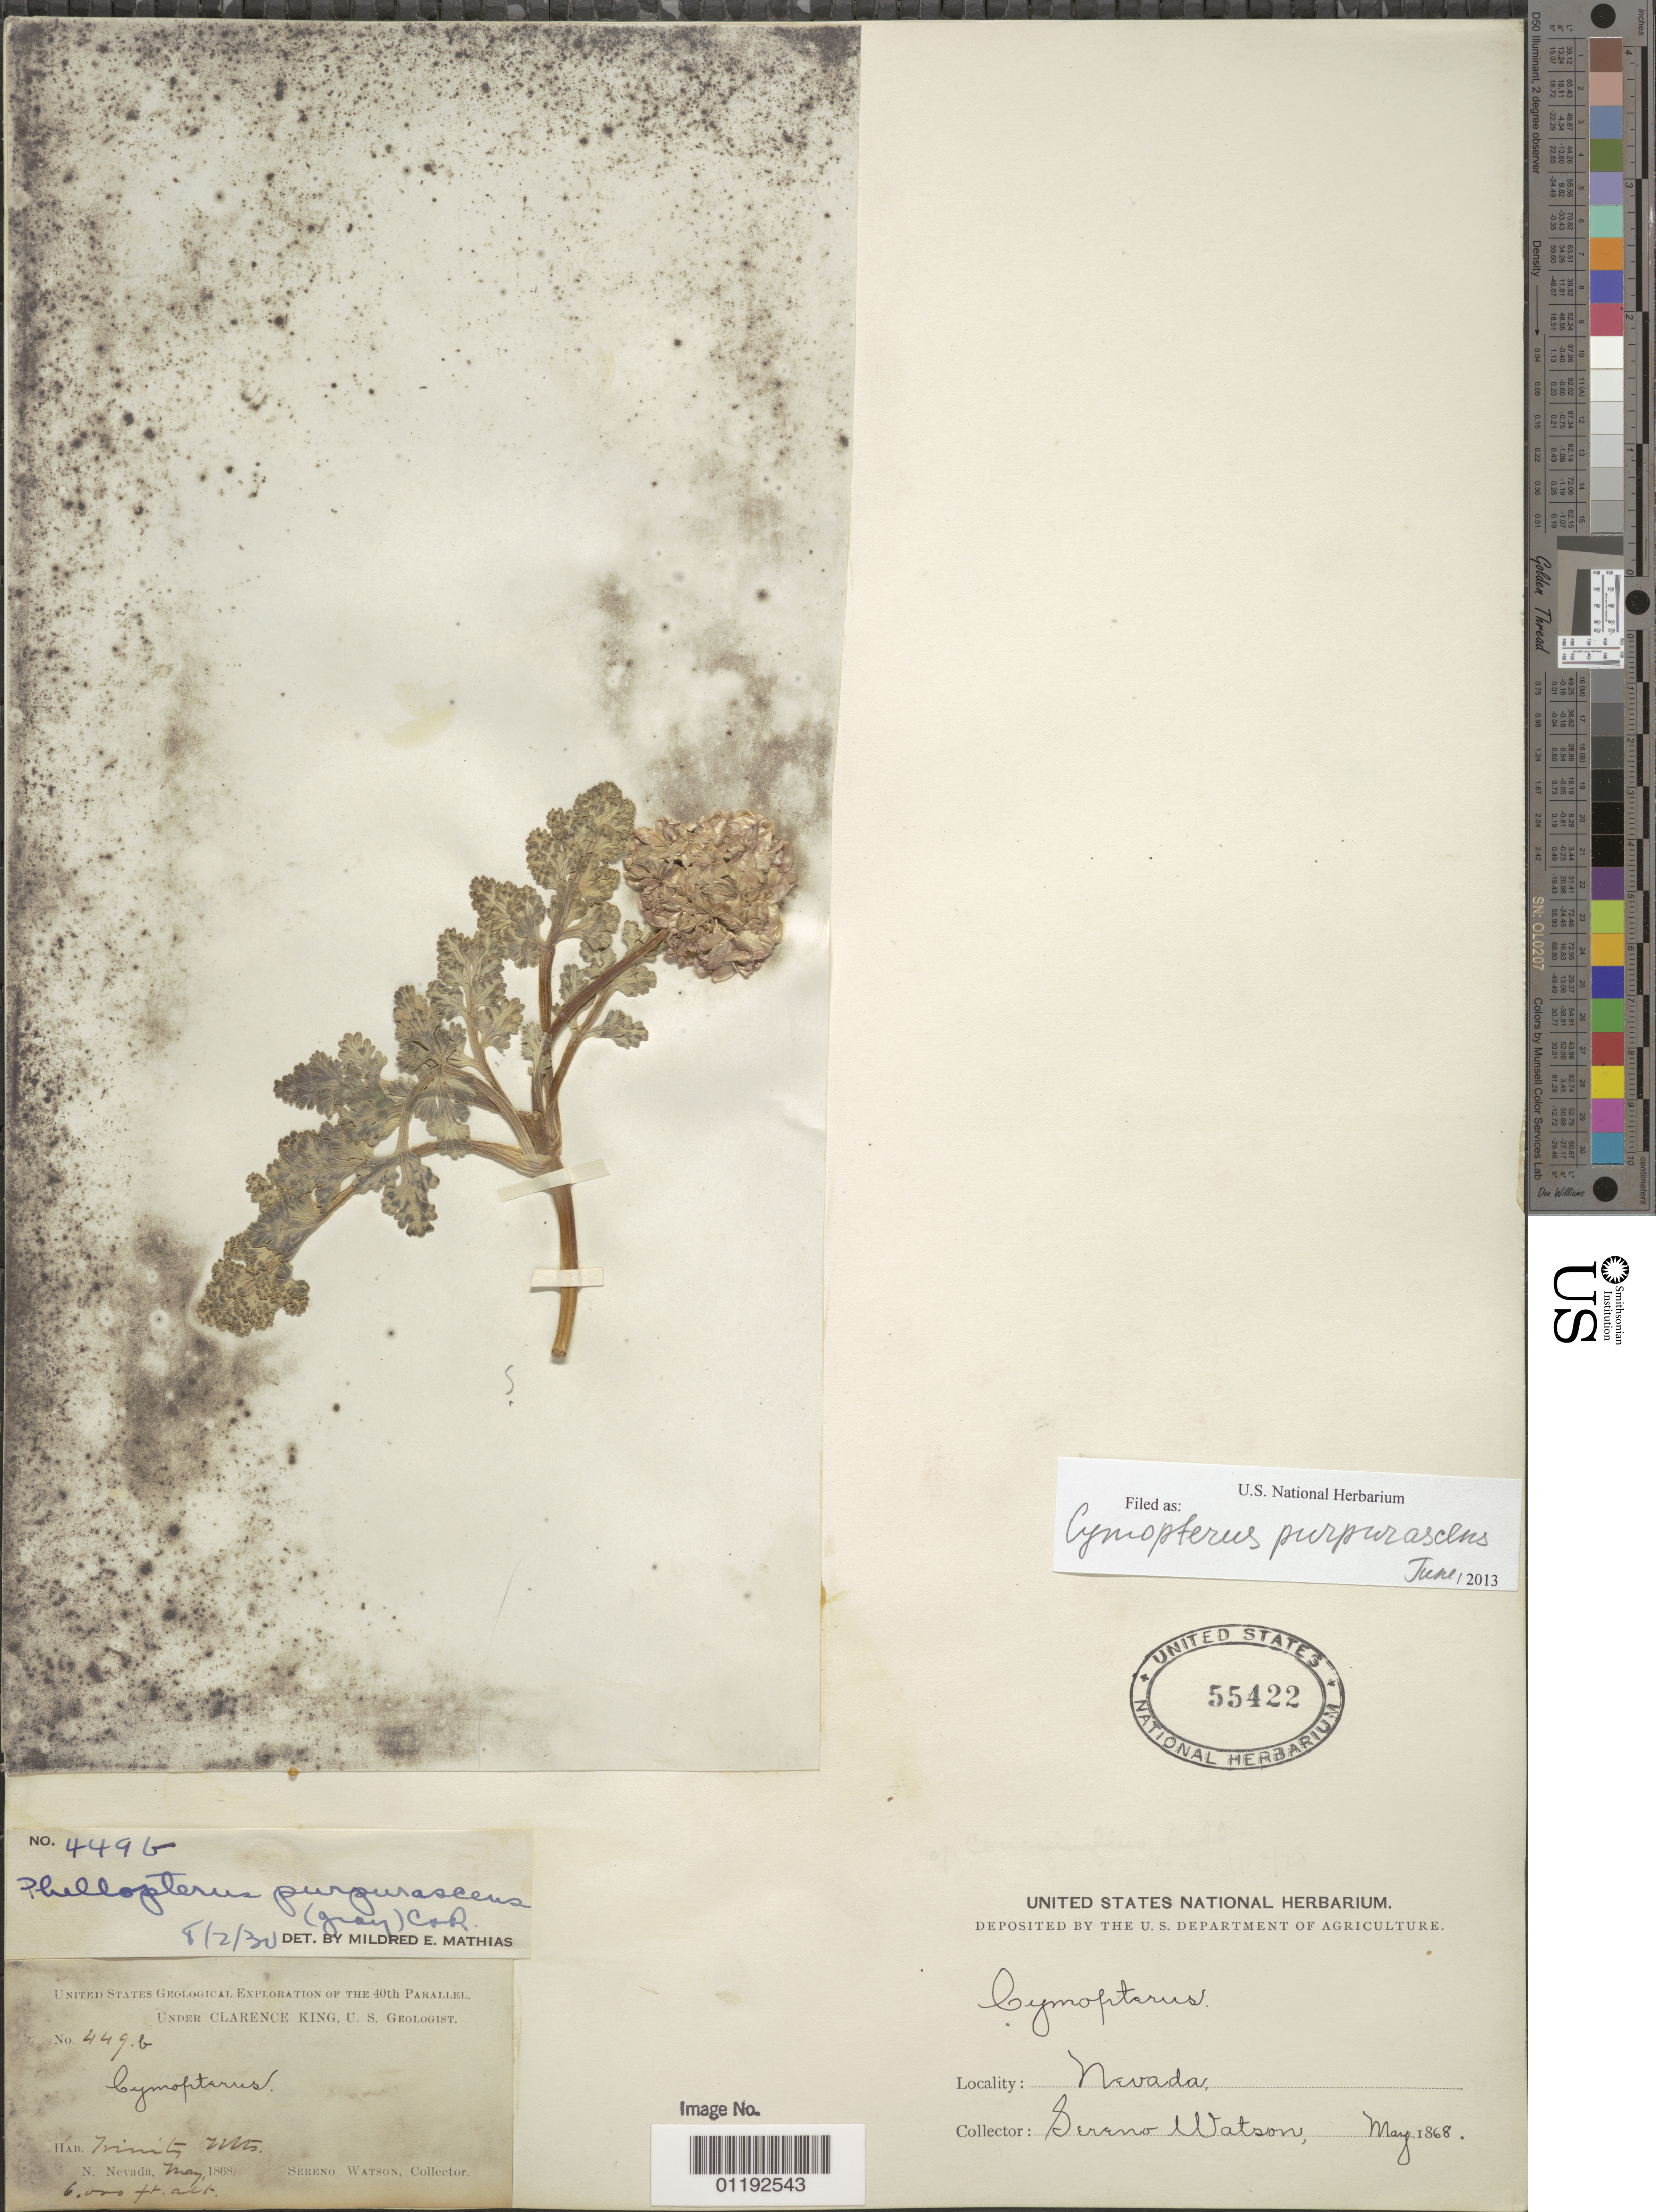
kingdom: Plantae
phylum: Tracheophyta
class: Magnoliopsida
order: Apiales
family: Apiaceae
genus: Cymopterus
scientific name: Cymopterus purpurascens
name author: (A. Gray) M.E. Jones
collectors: S. Watson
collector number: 449 b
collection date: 1868-05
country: United States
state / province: Nevada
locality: Trinity Mts.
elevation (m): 1829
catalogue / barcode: US 55422